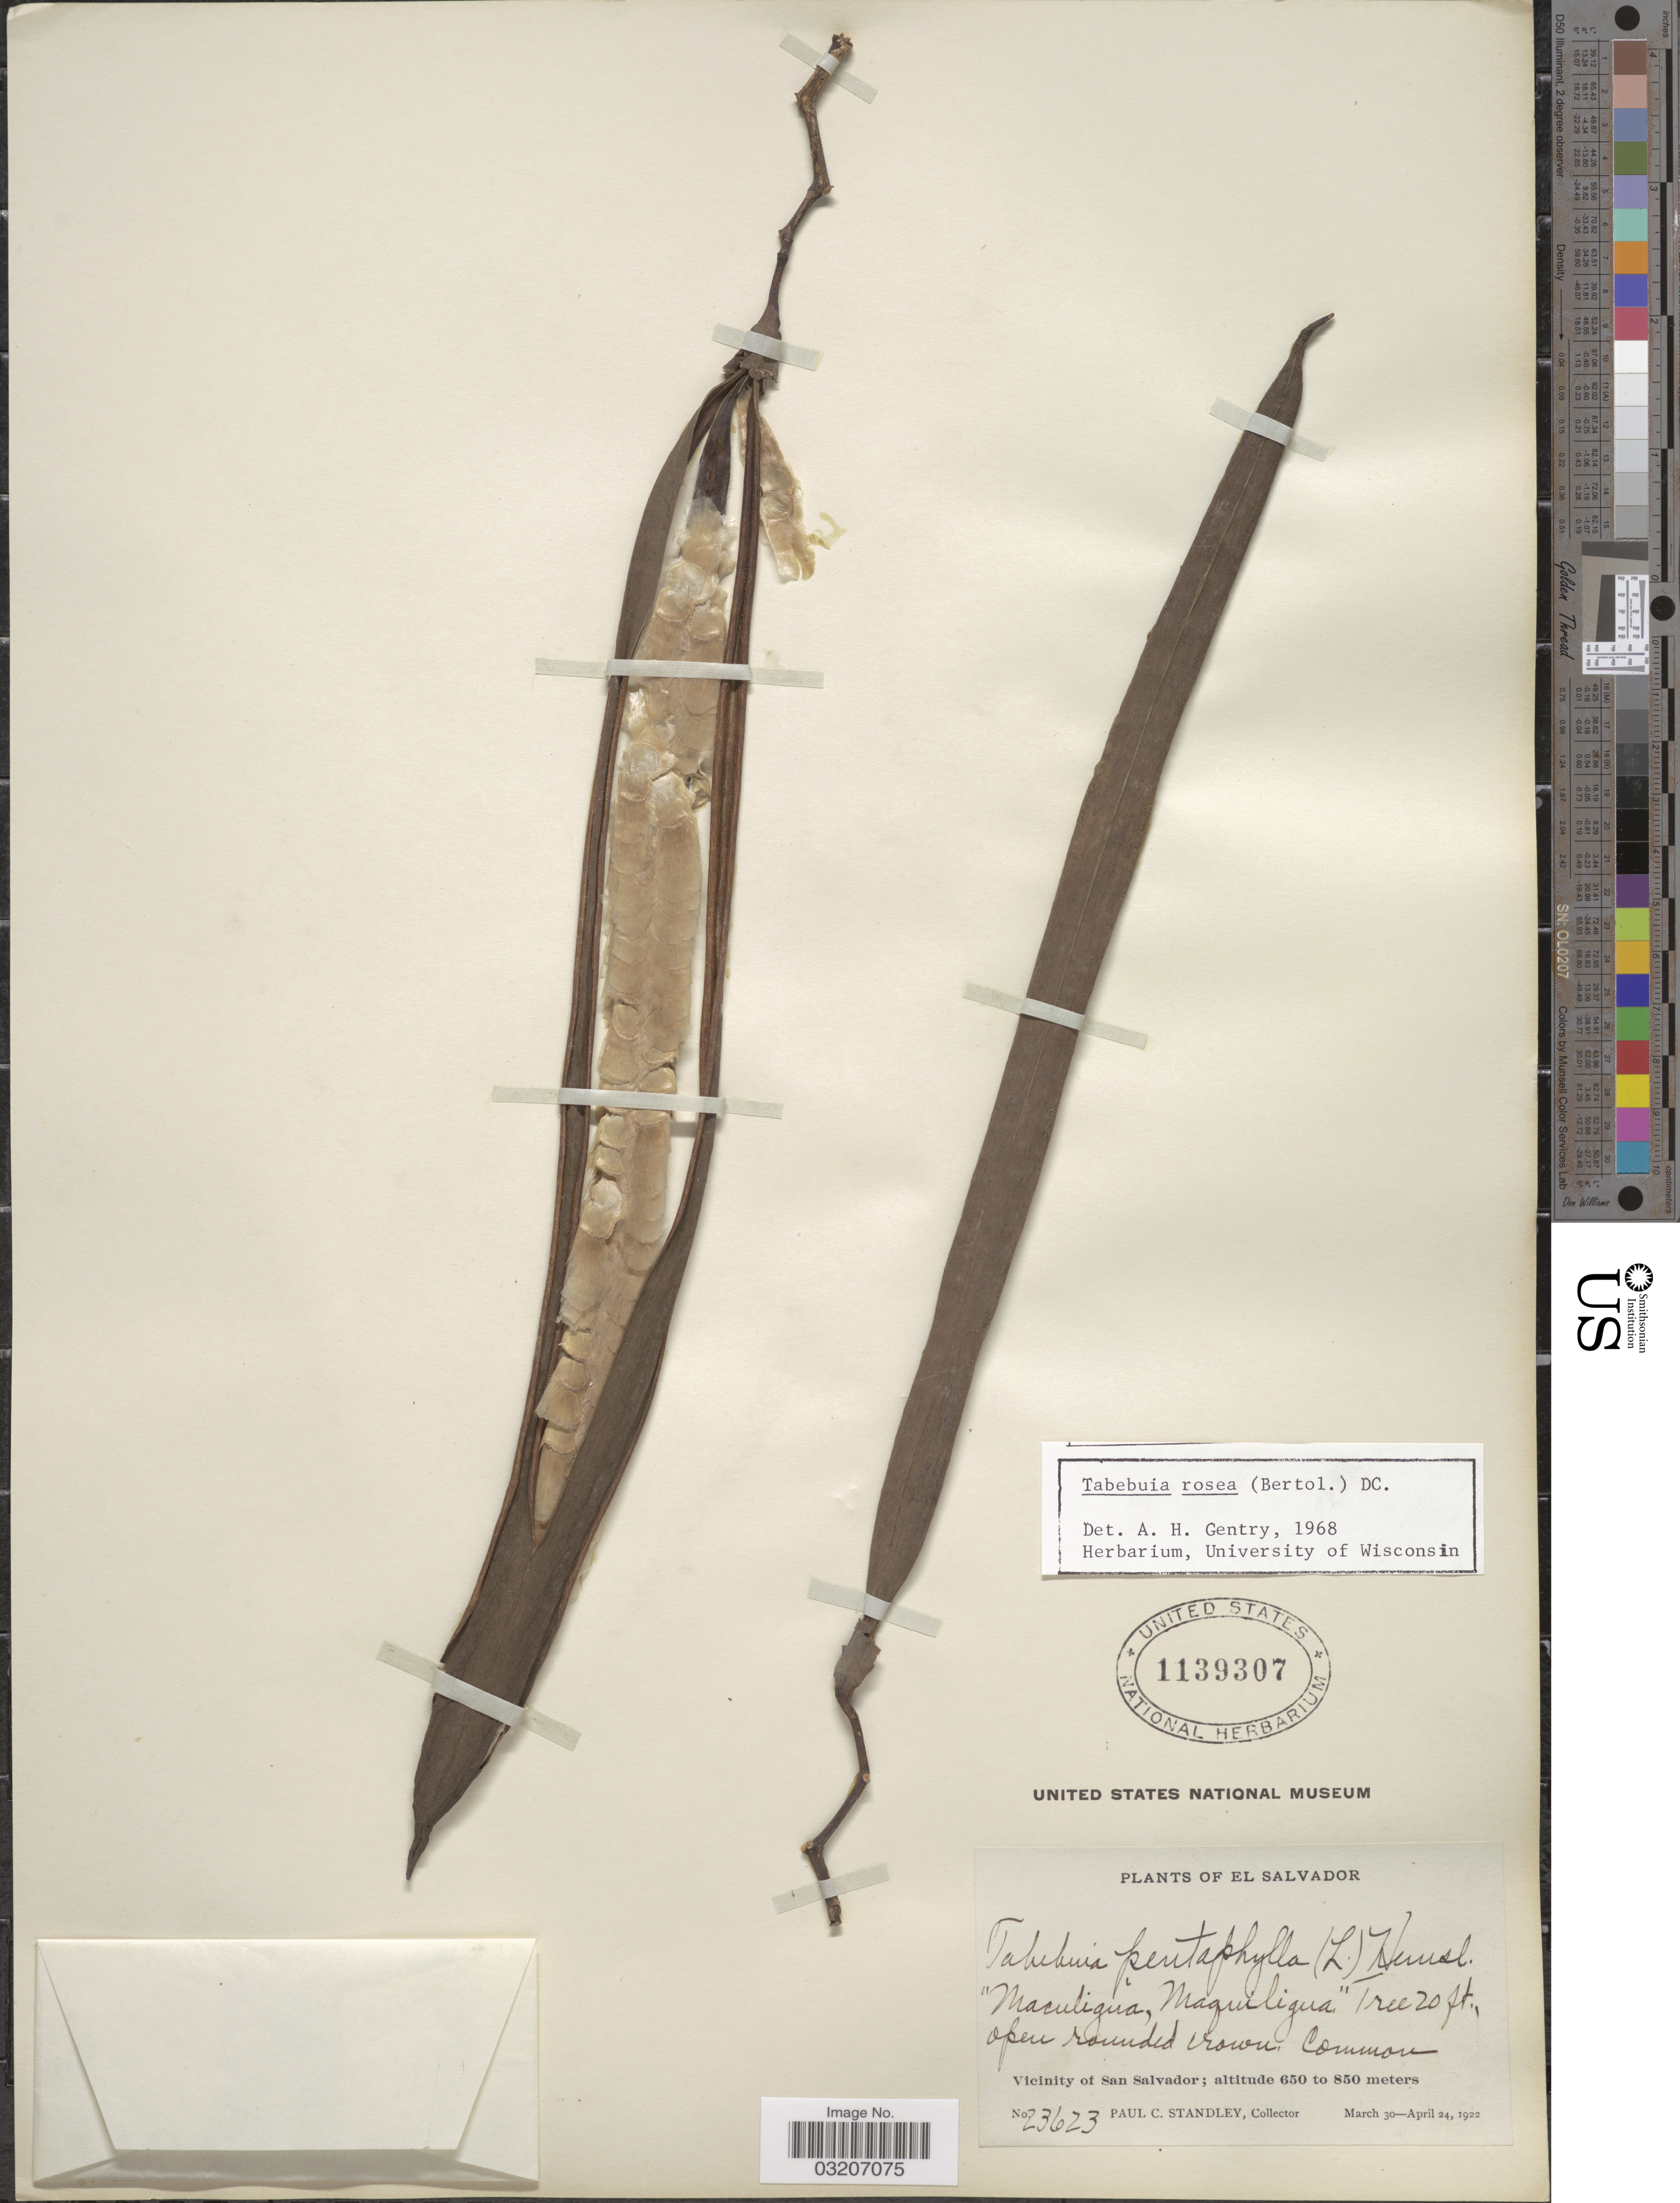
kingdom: Plantae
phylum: Tracheophyta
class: Magnoliopsida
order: Lamiales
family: Bignoniaceae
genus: Tabebuia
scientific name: Tabebuia rosea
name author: (Bertol.) DC.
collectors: P. C. Standley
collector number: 23623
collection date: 1922-03-30/1922-04-24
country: El Salvador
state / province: San Salvador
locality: Vicinity of San Salvador.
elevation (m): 650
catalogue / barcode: US 1139307